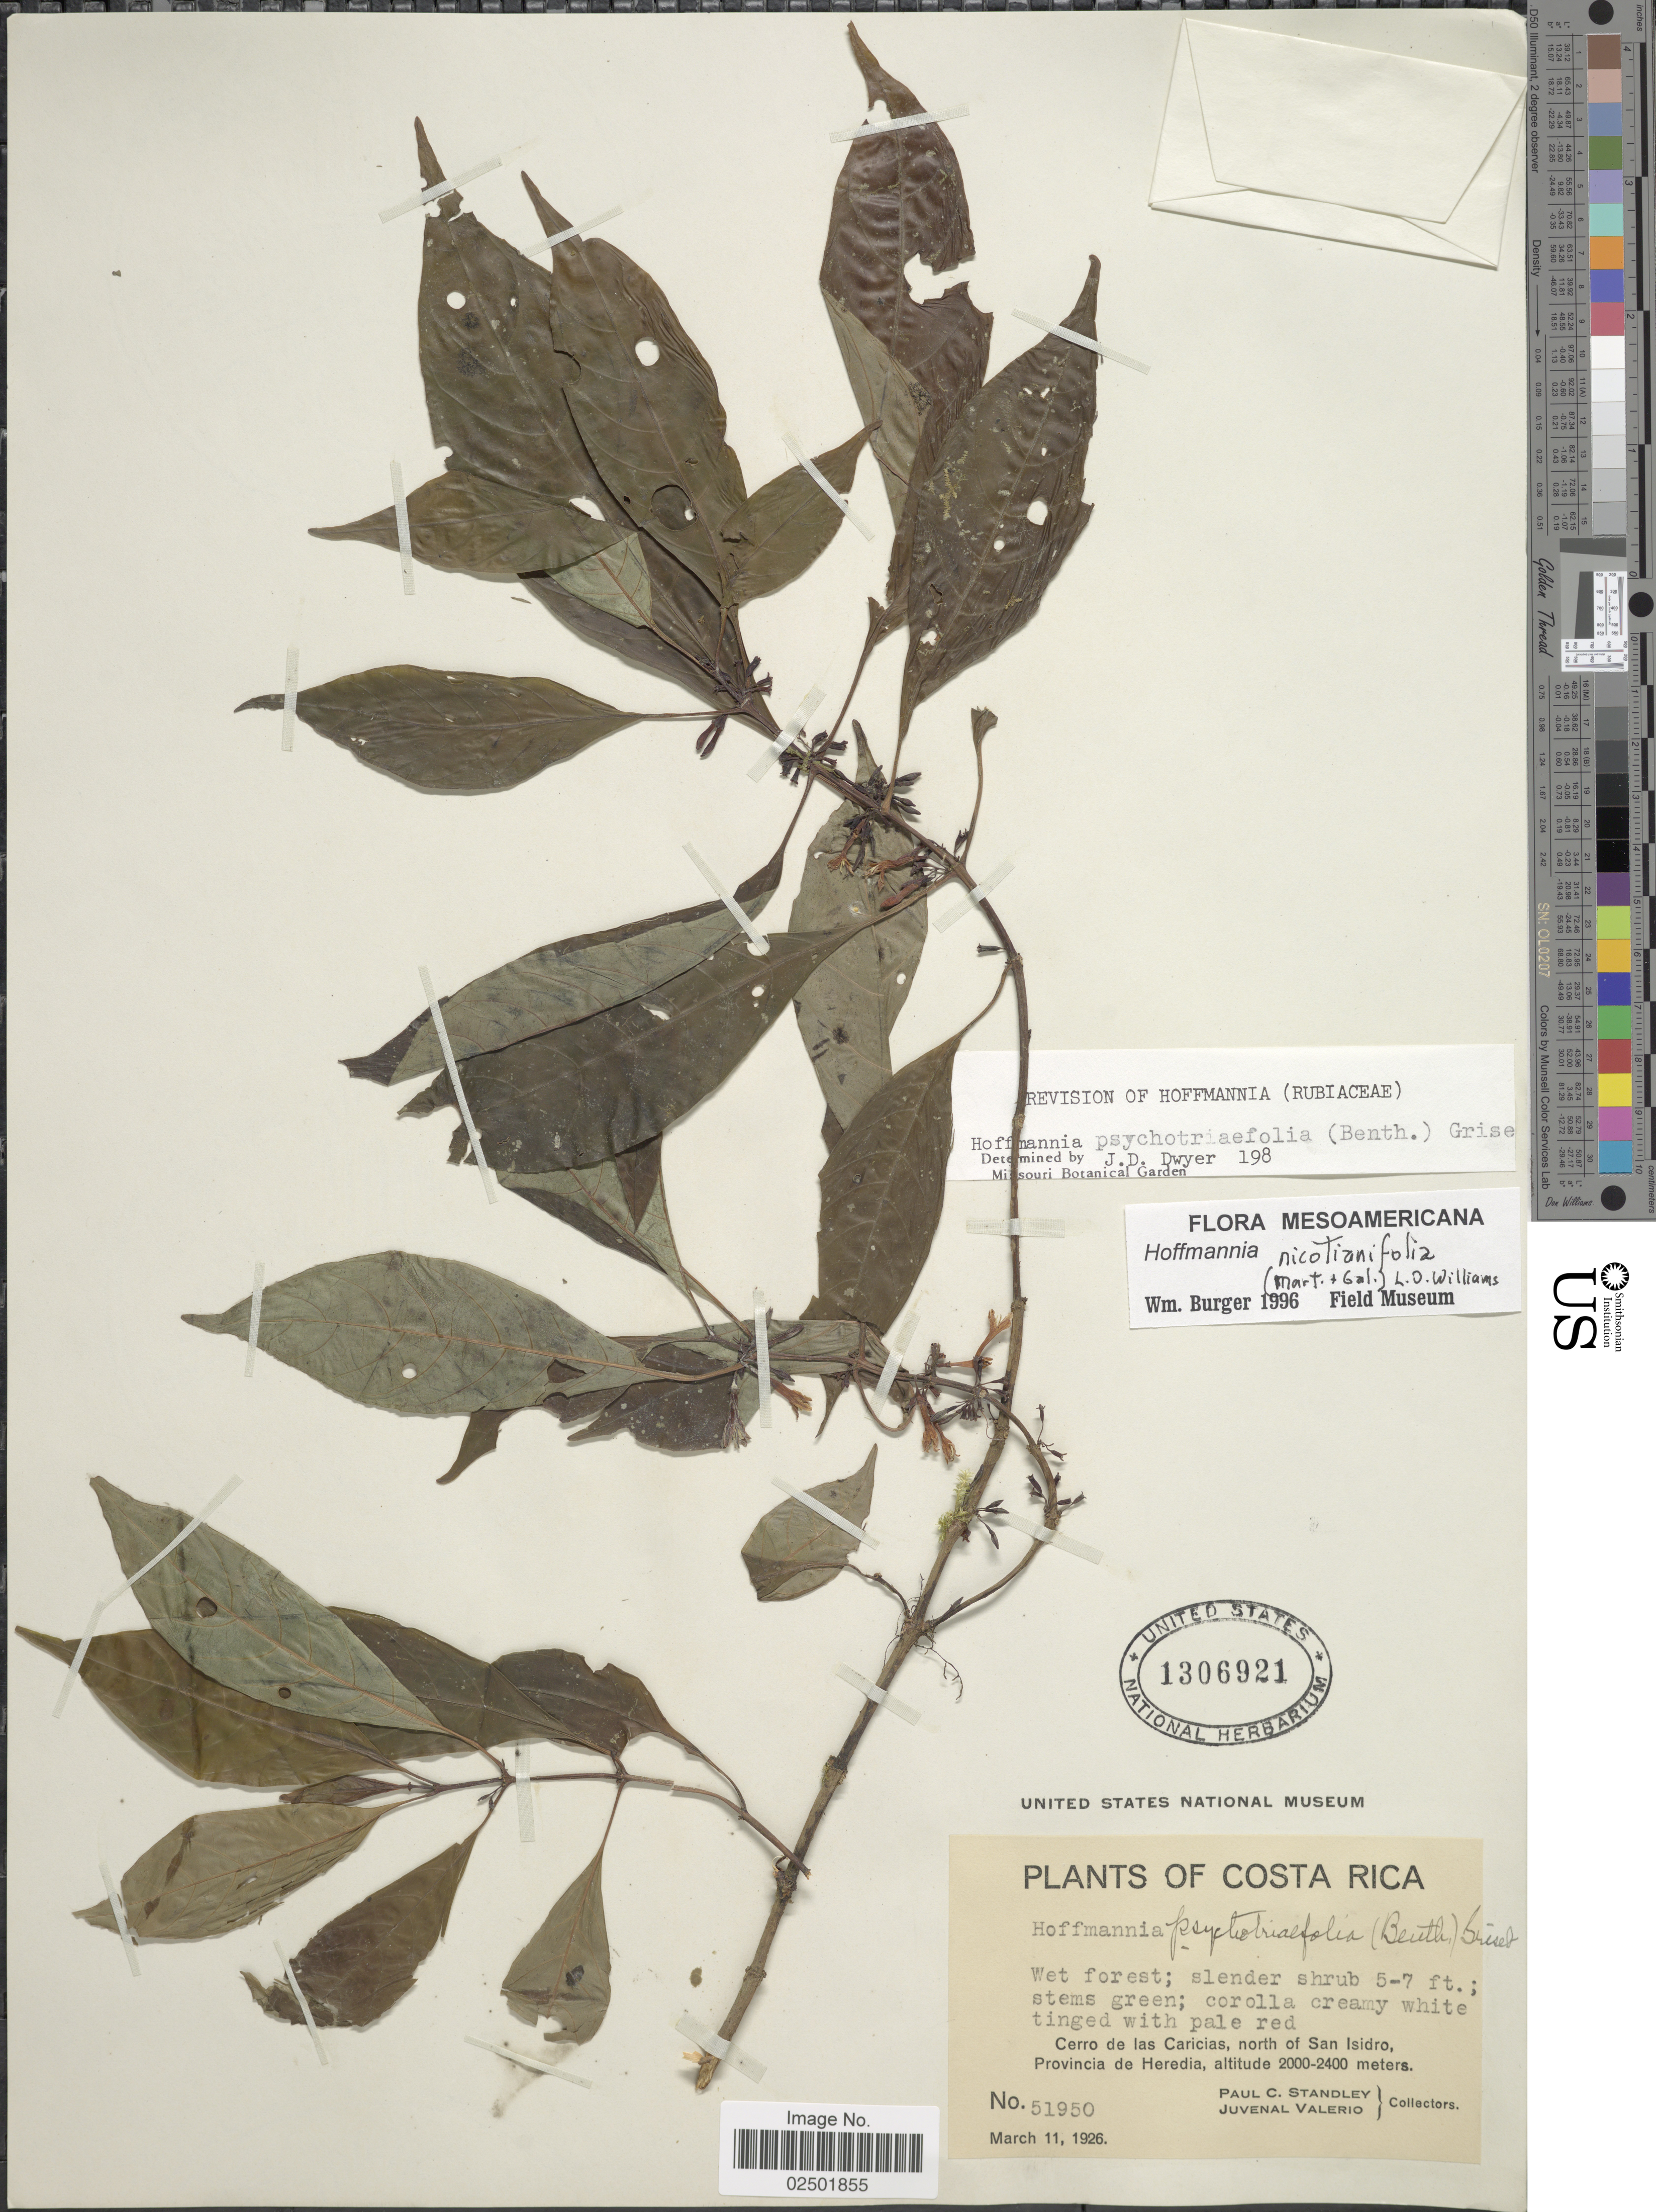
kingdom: Plantae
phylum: Tracheophyta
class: Magnoliopsida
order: Gentianales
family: Rubiaceae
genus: Hoffmannia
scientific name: Hoffmannia nicotianifolia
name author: (M. Martens & Galeoti) L.O. Williams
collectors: P. C. Standley & J. Valerio R.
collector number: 51950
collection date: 1926-03-11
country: Costa Rica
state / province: Heredia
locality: Cerro de las Caricias, north of San Isidro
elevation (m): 2000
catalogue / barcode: US 1306921